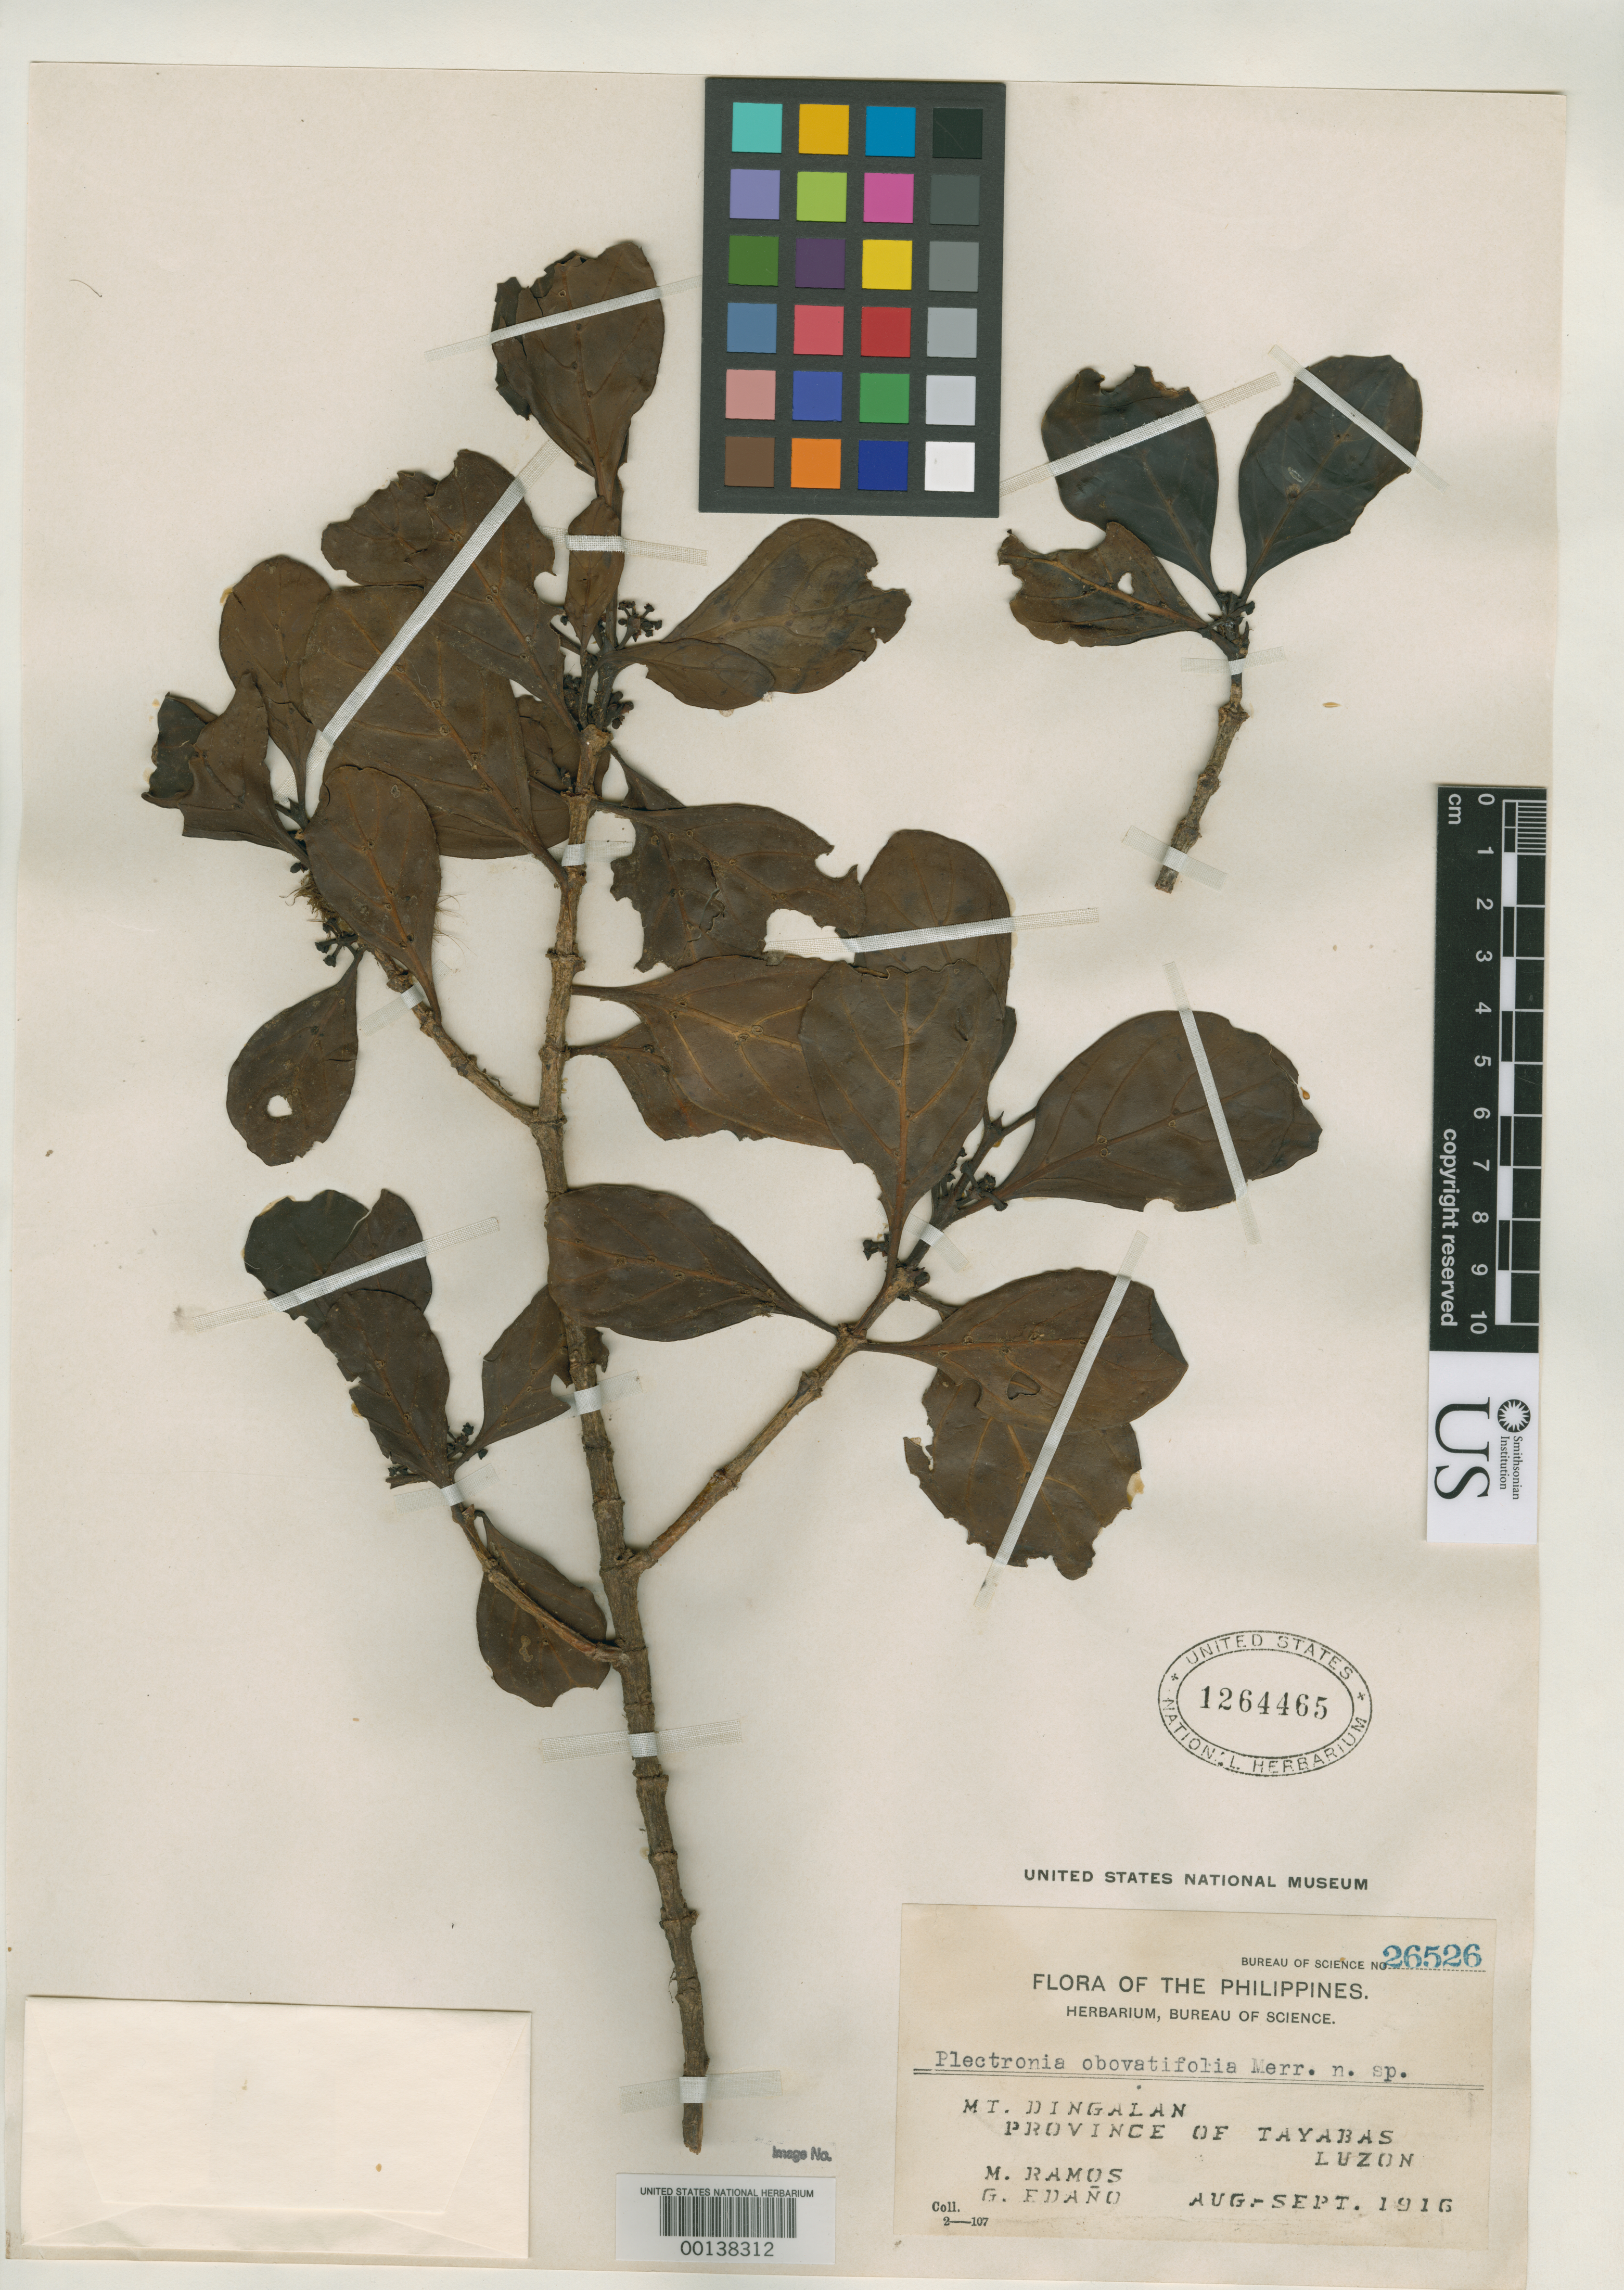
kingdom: Plantae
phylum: Tracheophyta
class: Magnoliopsida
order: Gentianales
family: Rubiaceae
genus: Plectronia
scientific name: Plectronia obovatifolia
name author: Merr.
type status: Isotype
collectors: M. Ramos & G. E. Edaño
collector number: Bur. Sci. 26526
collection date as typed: Aug 1916 to -- Sep 1916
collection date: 1916-08/1916-09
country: Philippines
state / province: Calabarzon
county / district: Quezon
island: Luzon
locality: Mt. Dingalan.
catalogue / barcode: US 1264465